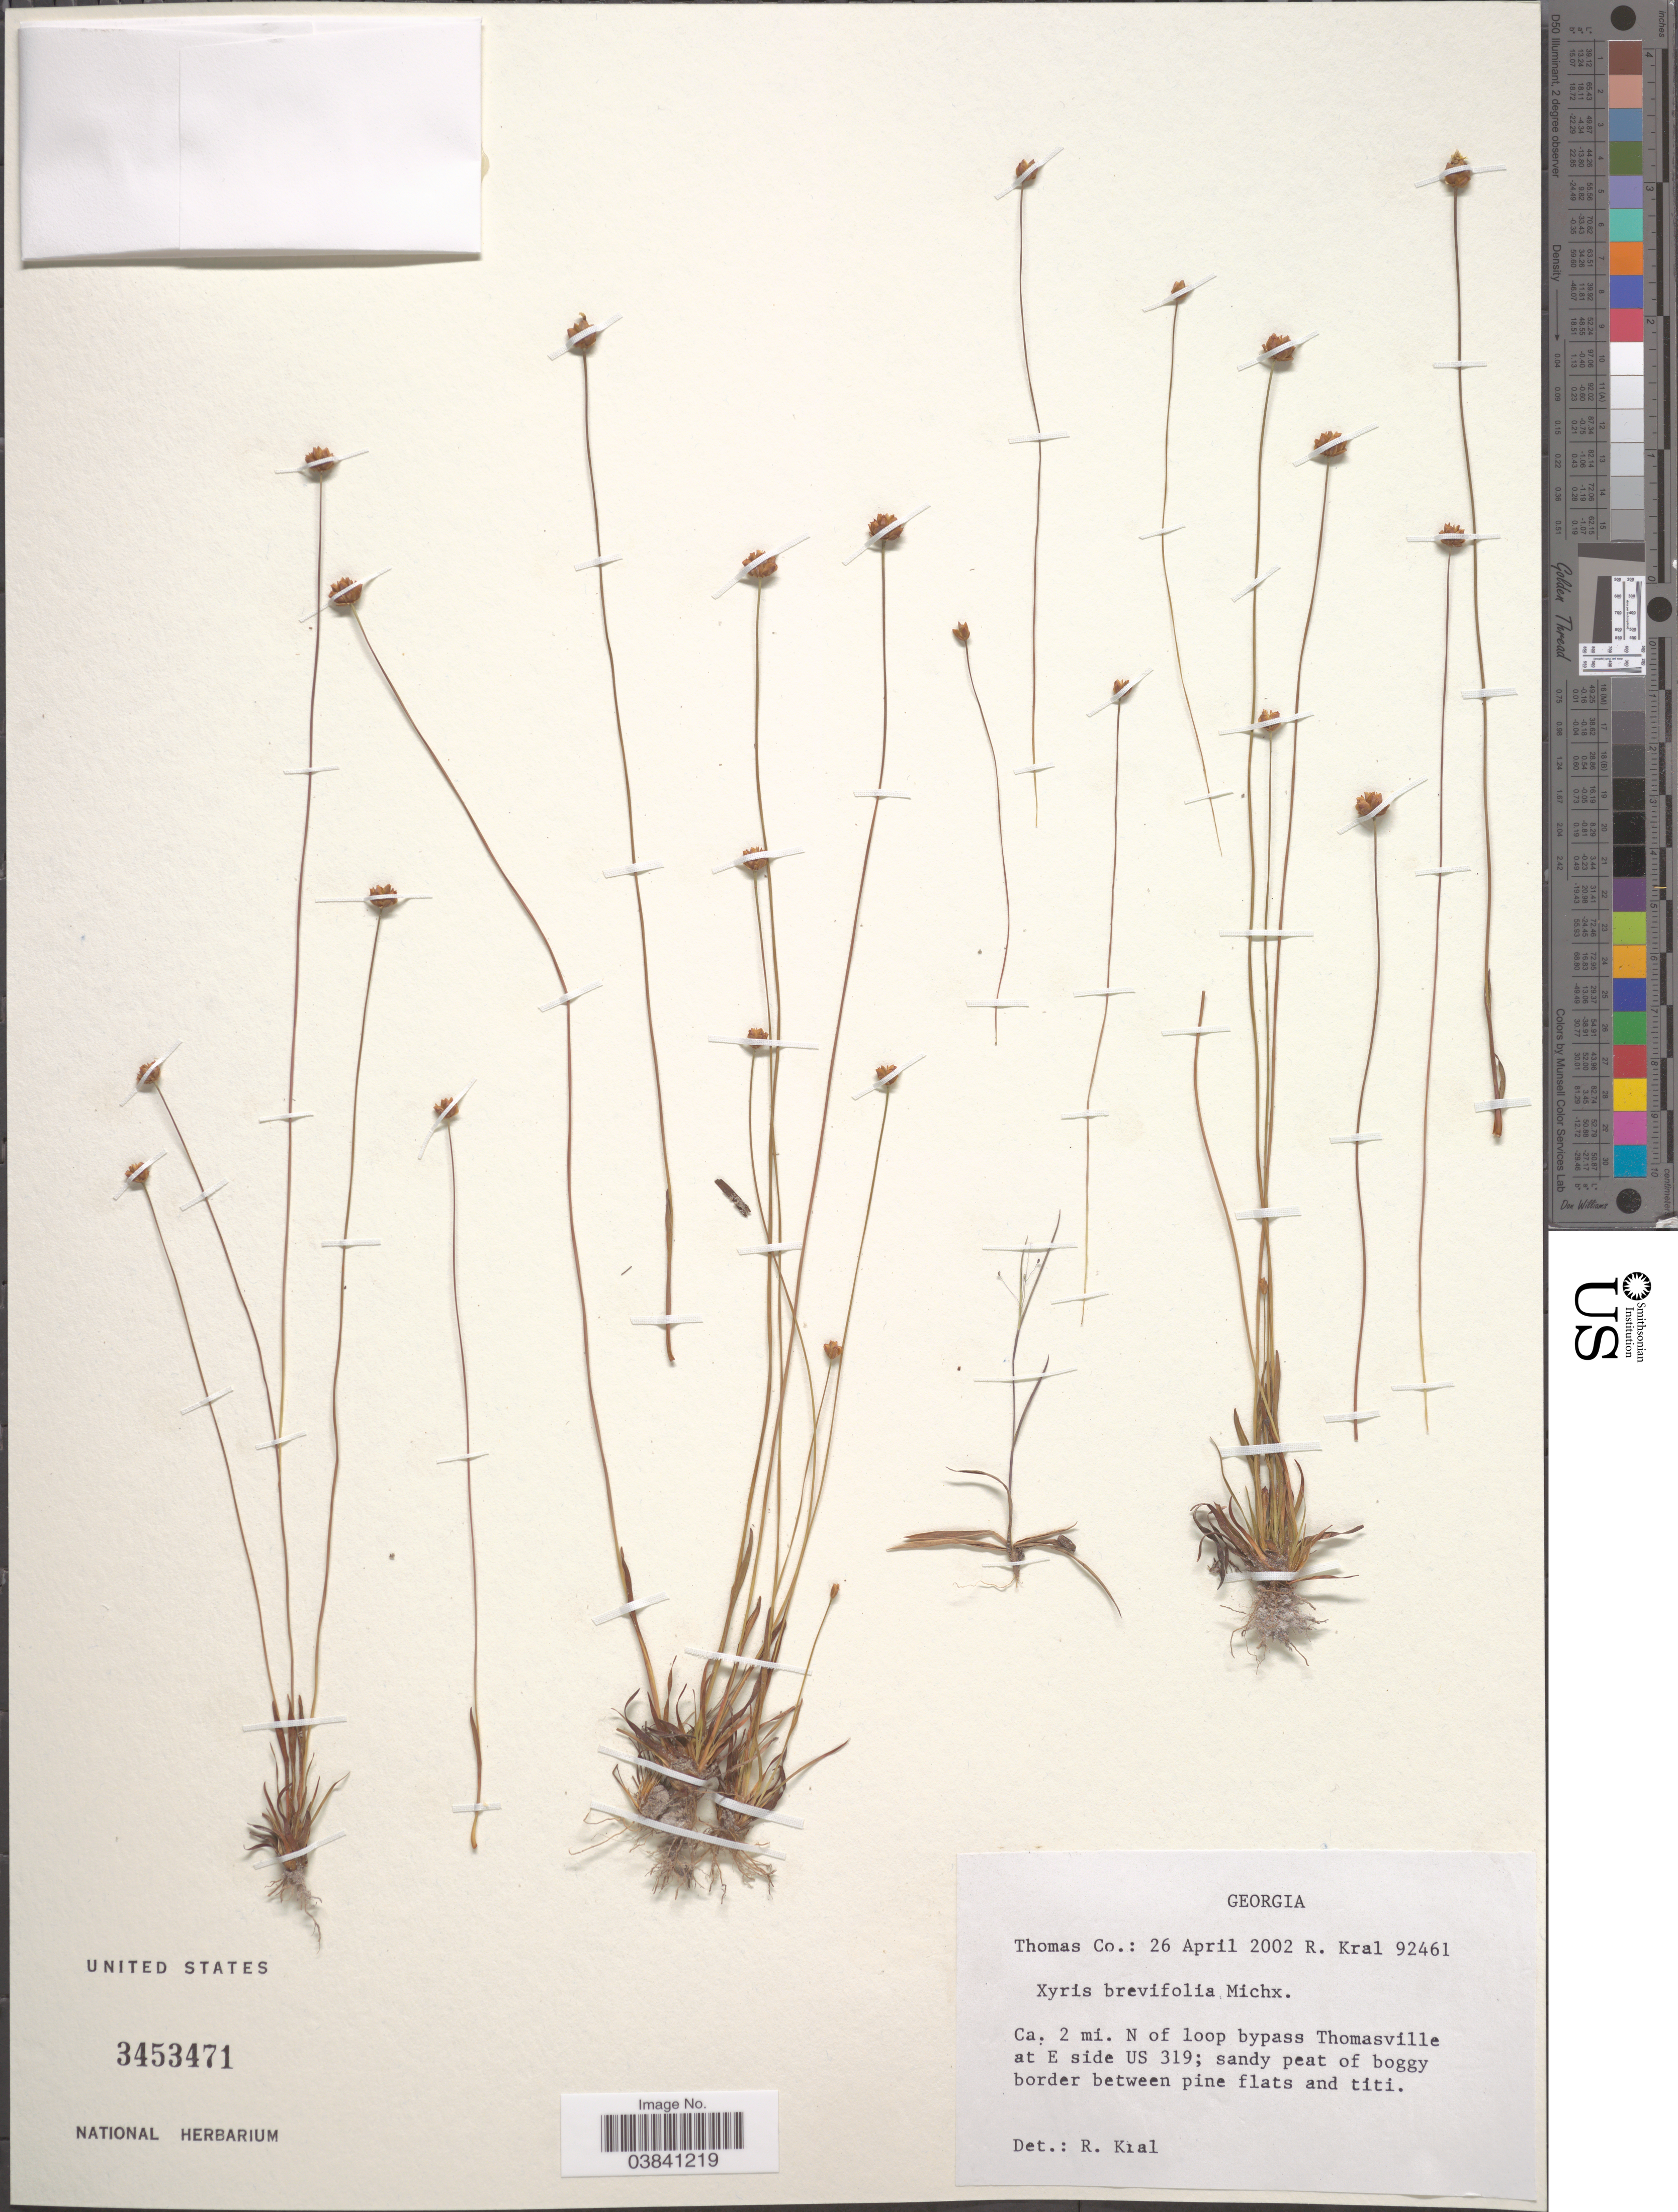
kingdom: Plantae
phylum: Tracheophyta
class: Liliopsida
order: Poales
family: Xyridaceae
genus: Xyris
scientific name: Xyris brevifolia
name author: Michx.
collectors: R. Kral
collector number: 92461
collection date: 2002-04-26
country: United States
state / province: Georgia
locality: Thomas Co.: Ca. 2 mi. N of loop bypass Thomasville at E side US 319.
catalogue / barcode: US 3453471